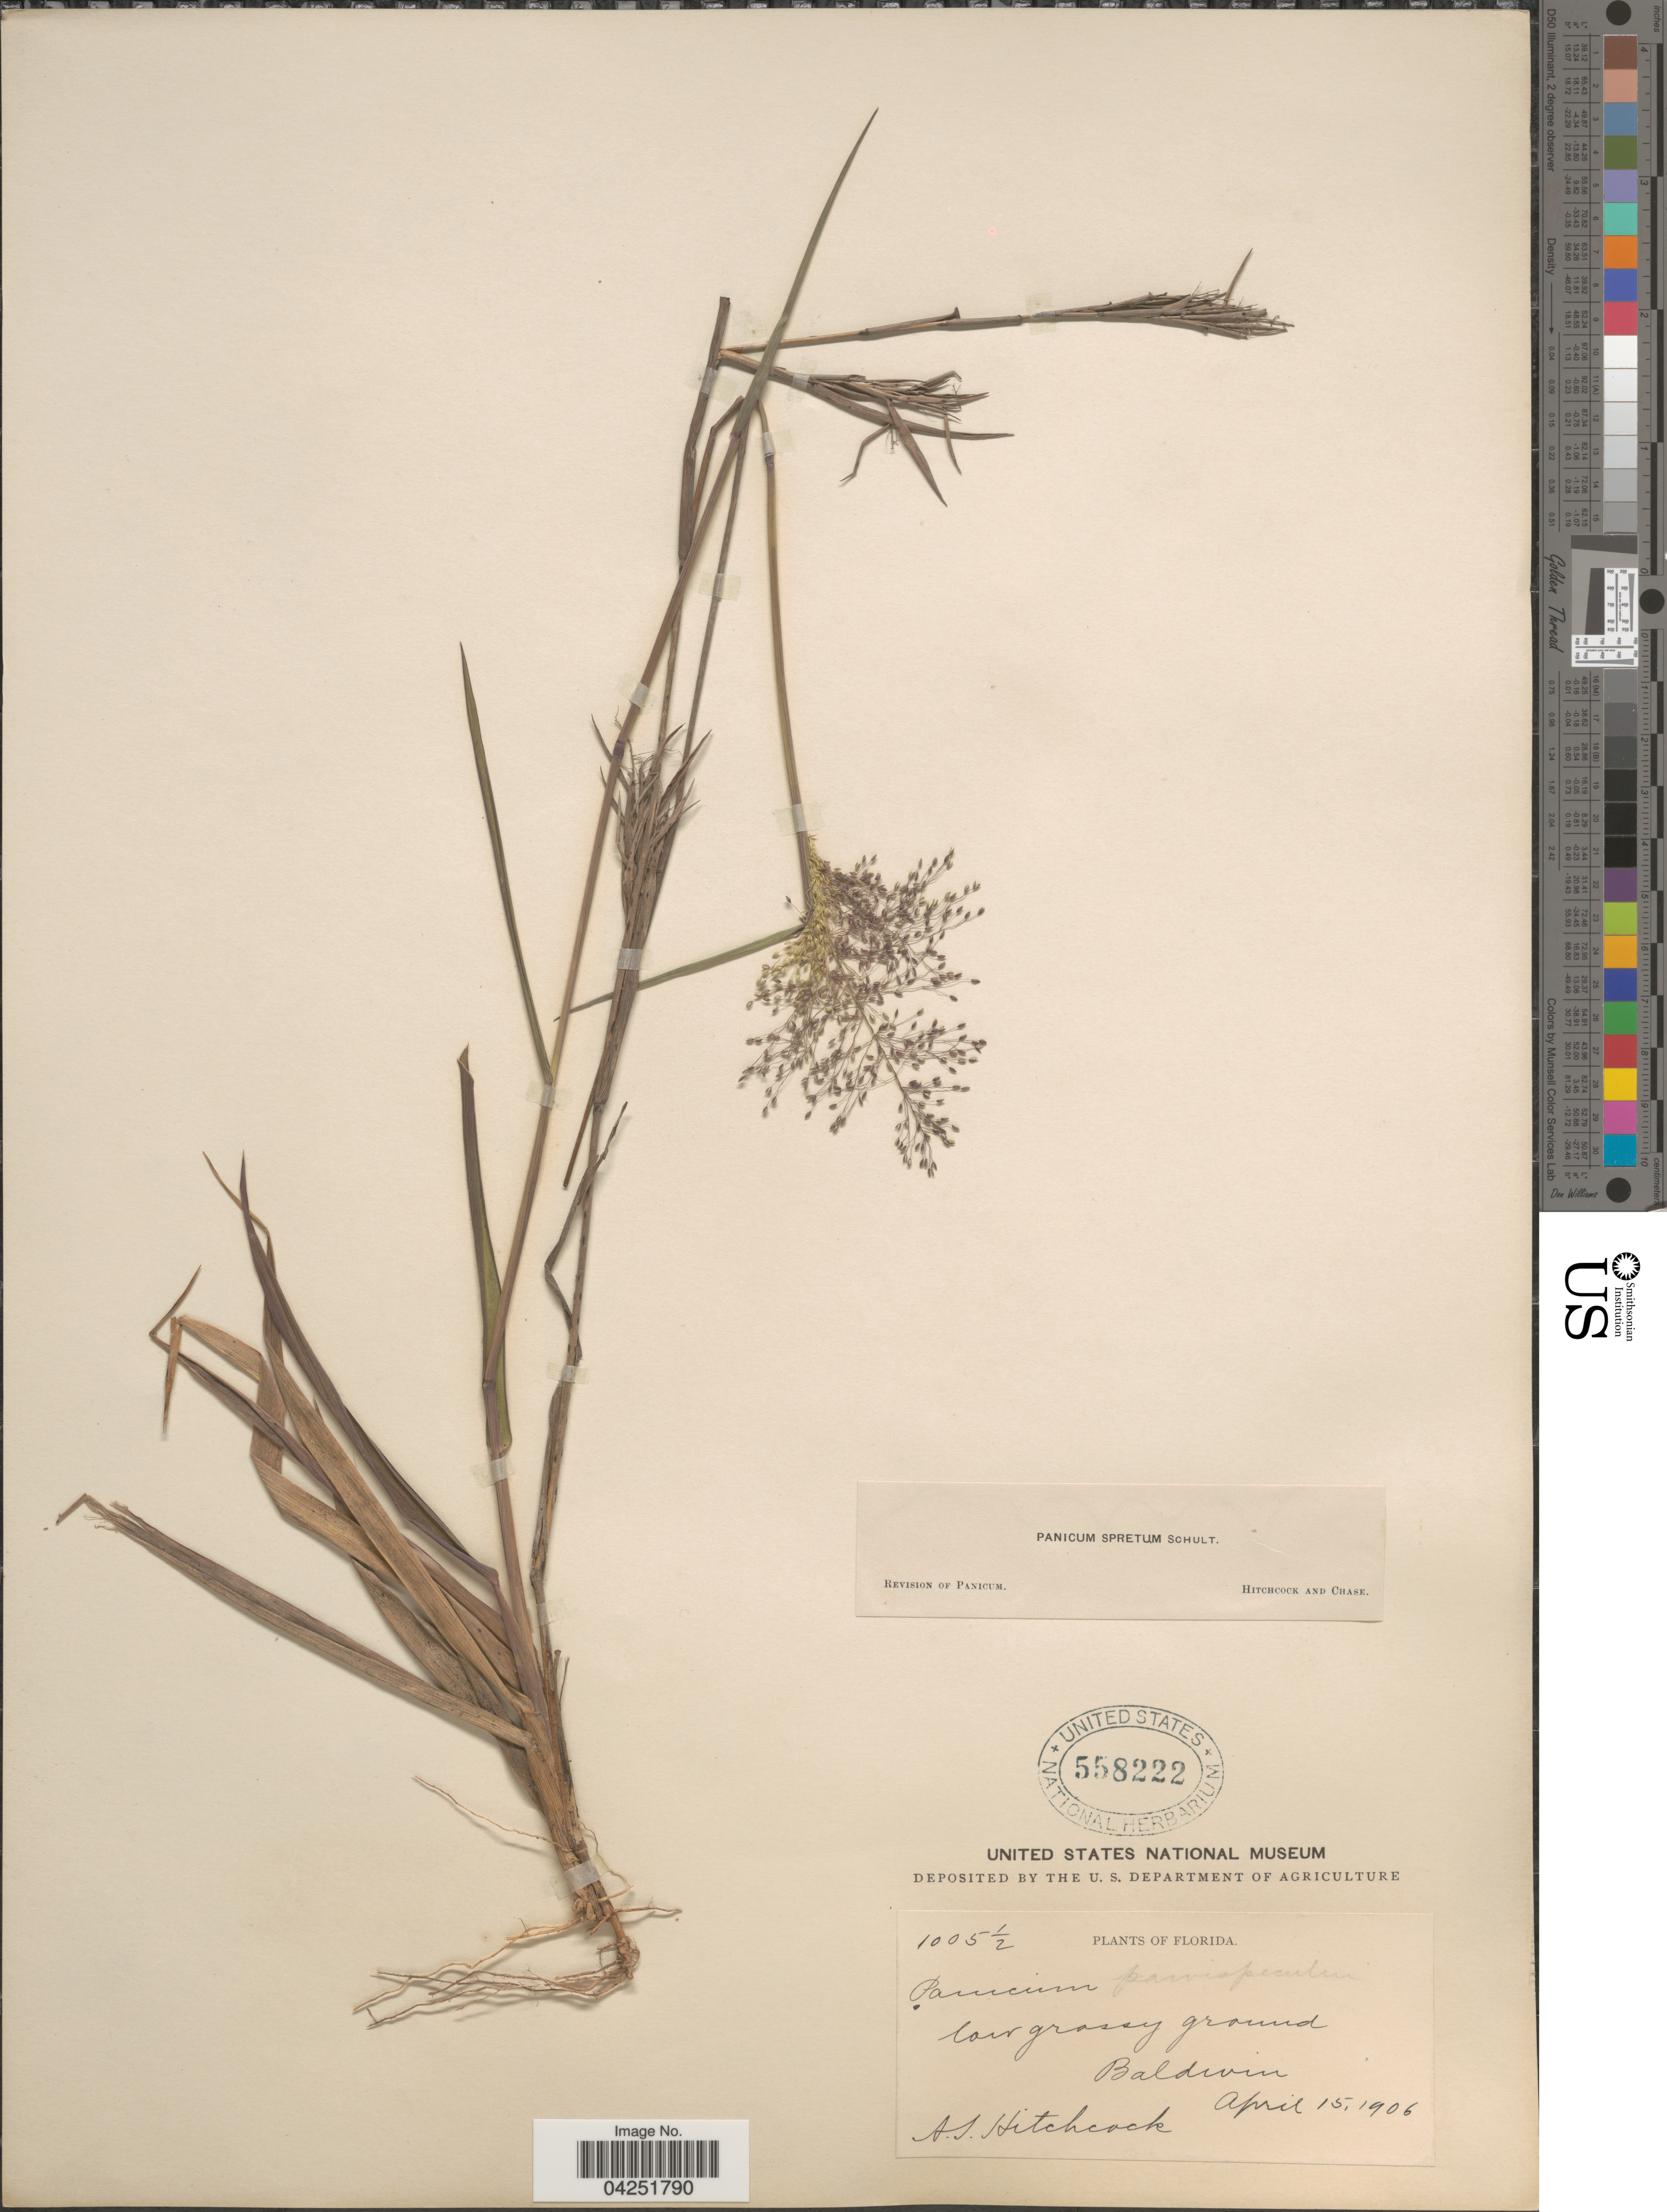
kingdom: Plantae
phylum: Tracheophyta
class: Liliopsida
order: Poales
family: Poaceae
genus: Dichanthelium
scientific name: Dichanthelium acuminatum var. densiflorum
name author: (Rand & Redfield) Gould & C.A. Clark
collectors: A. S. Hitchcock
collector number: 1005½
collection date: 1906-04-15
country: United States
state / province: Florida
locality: Low grassy ground Baldwin.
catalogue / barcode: US 558222